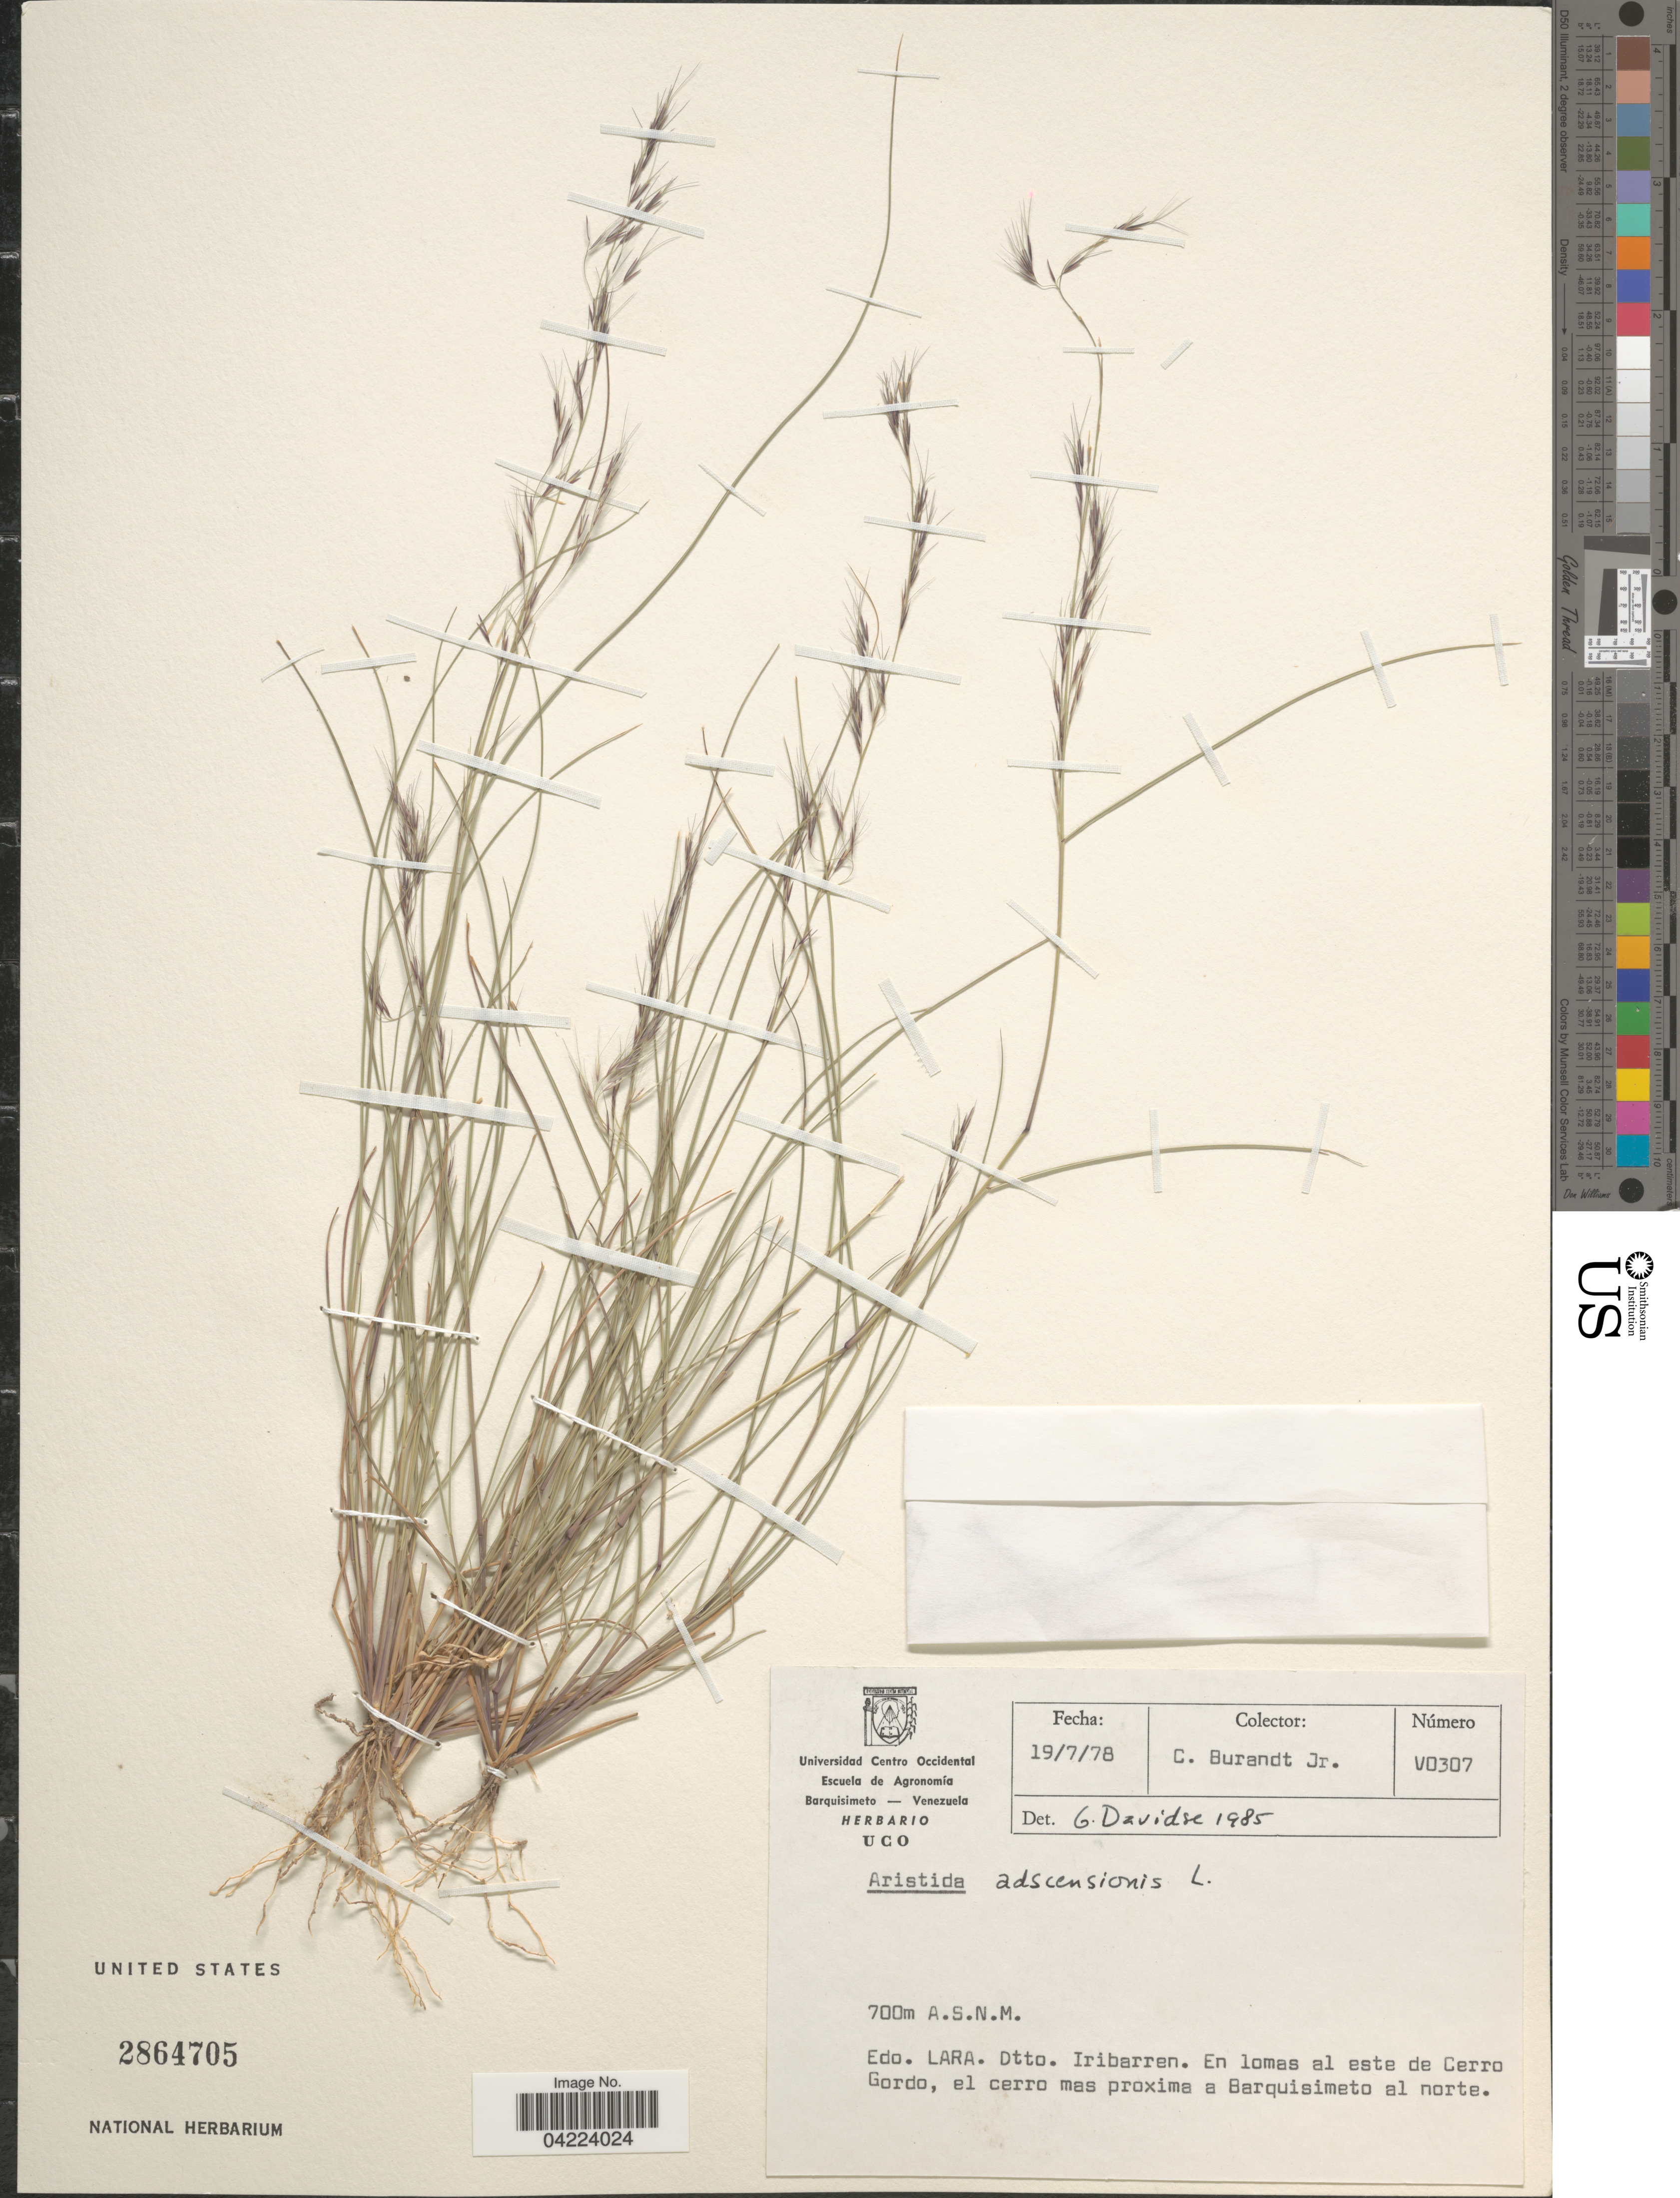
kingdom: Plantae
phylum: Tracheophyta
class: Liliopsida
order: Poales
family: Poaceae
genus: Aristida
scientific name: Aristida adscensionis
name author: L.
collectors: C. Burandt Jr.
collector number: V0307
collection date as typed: Transcribed d/m/y: 19/7/78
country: Venezuela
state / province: Lara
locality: Dtto. Iribarren. En lomas al este de Cerro Gordo, el cerro mas proxime a Barquisimeto al norte.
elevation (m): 700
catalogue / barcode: US 2864705